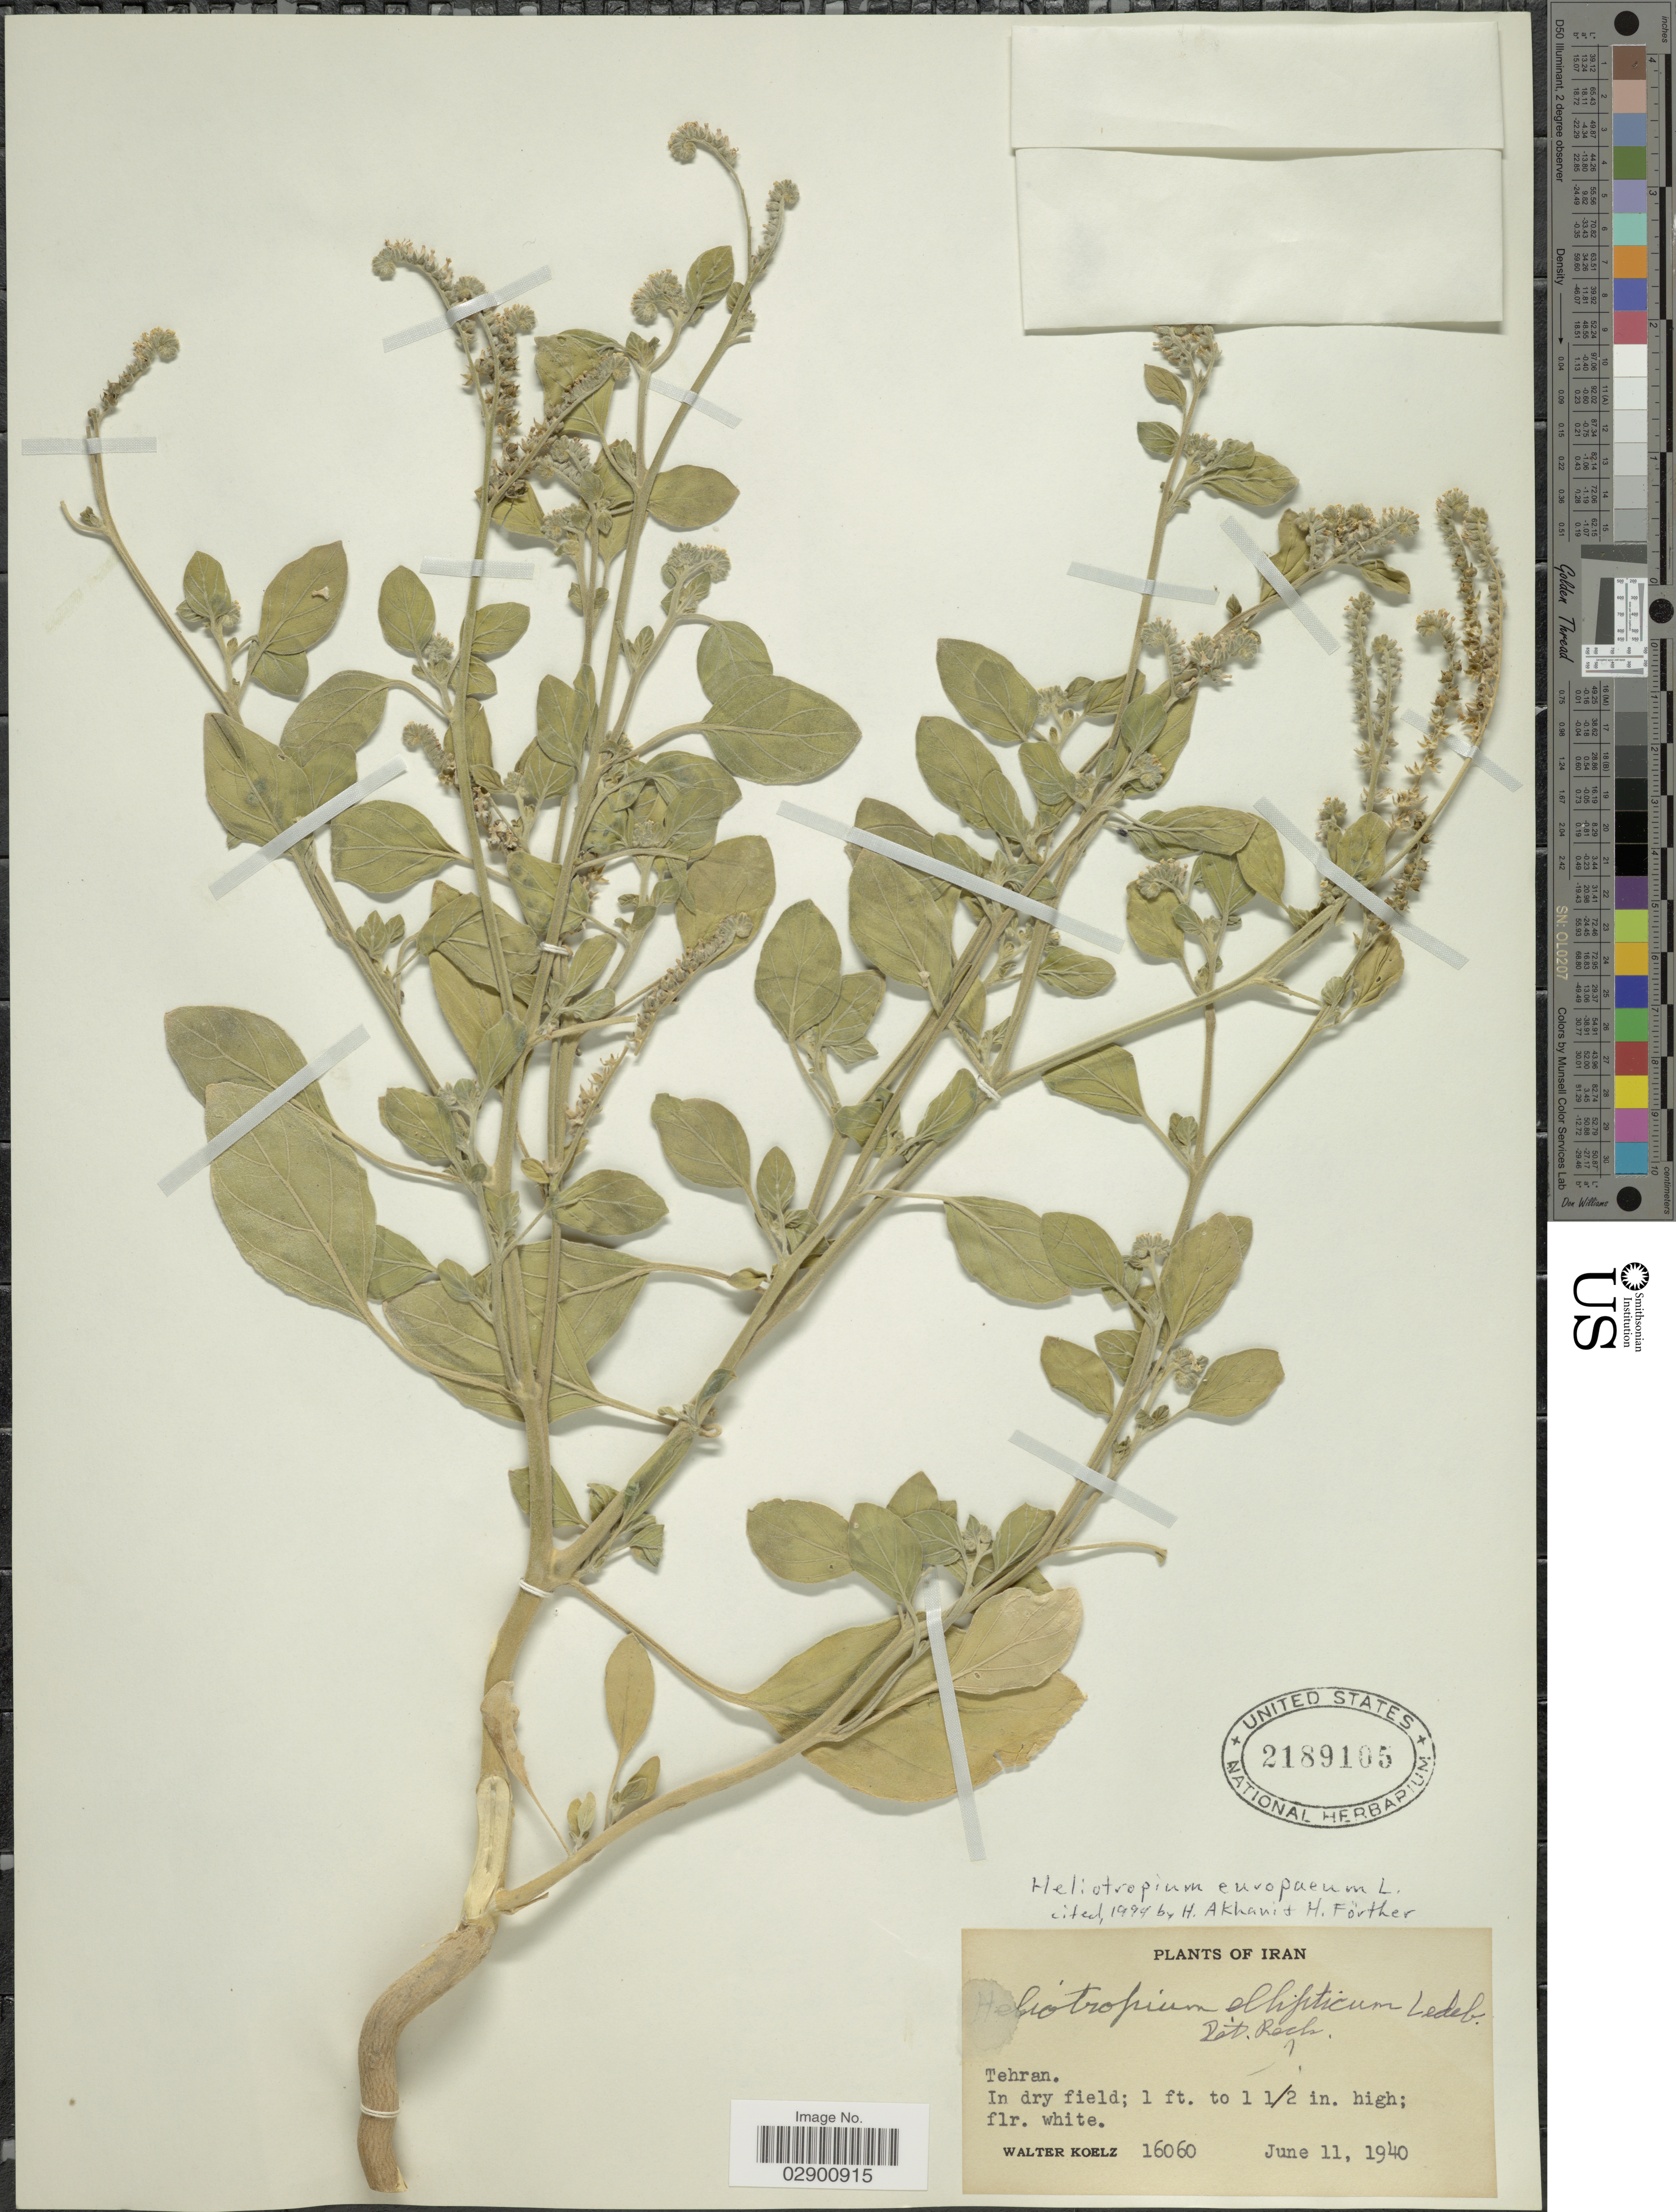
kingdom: Plantae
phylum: Tracheophyta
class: Magnoliopsida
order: Boraginales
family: Heliotropiaceae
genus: Heliotropium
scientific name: Heliotropium europaeum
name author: L.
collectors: W. N. Koelz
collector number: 16060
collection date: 1940-06-11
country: Iran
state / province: Tehran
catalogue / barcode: US 2189105